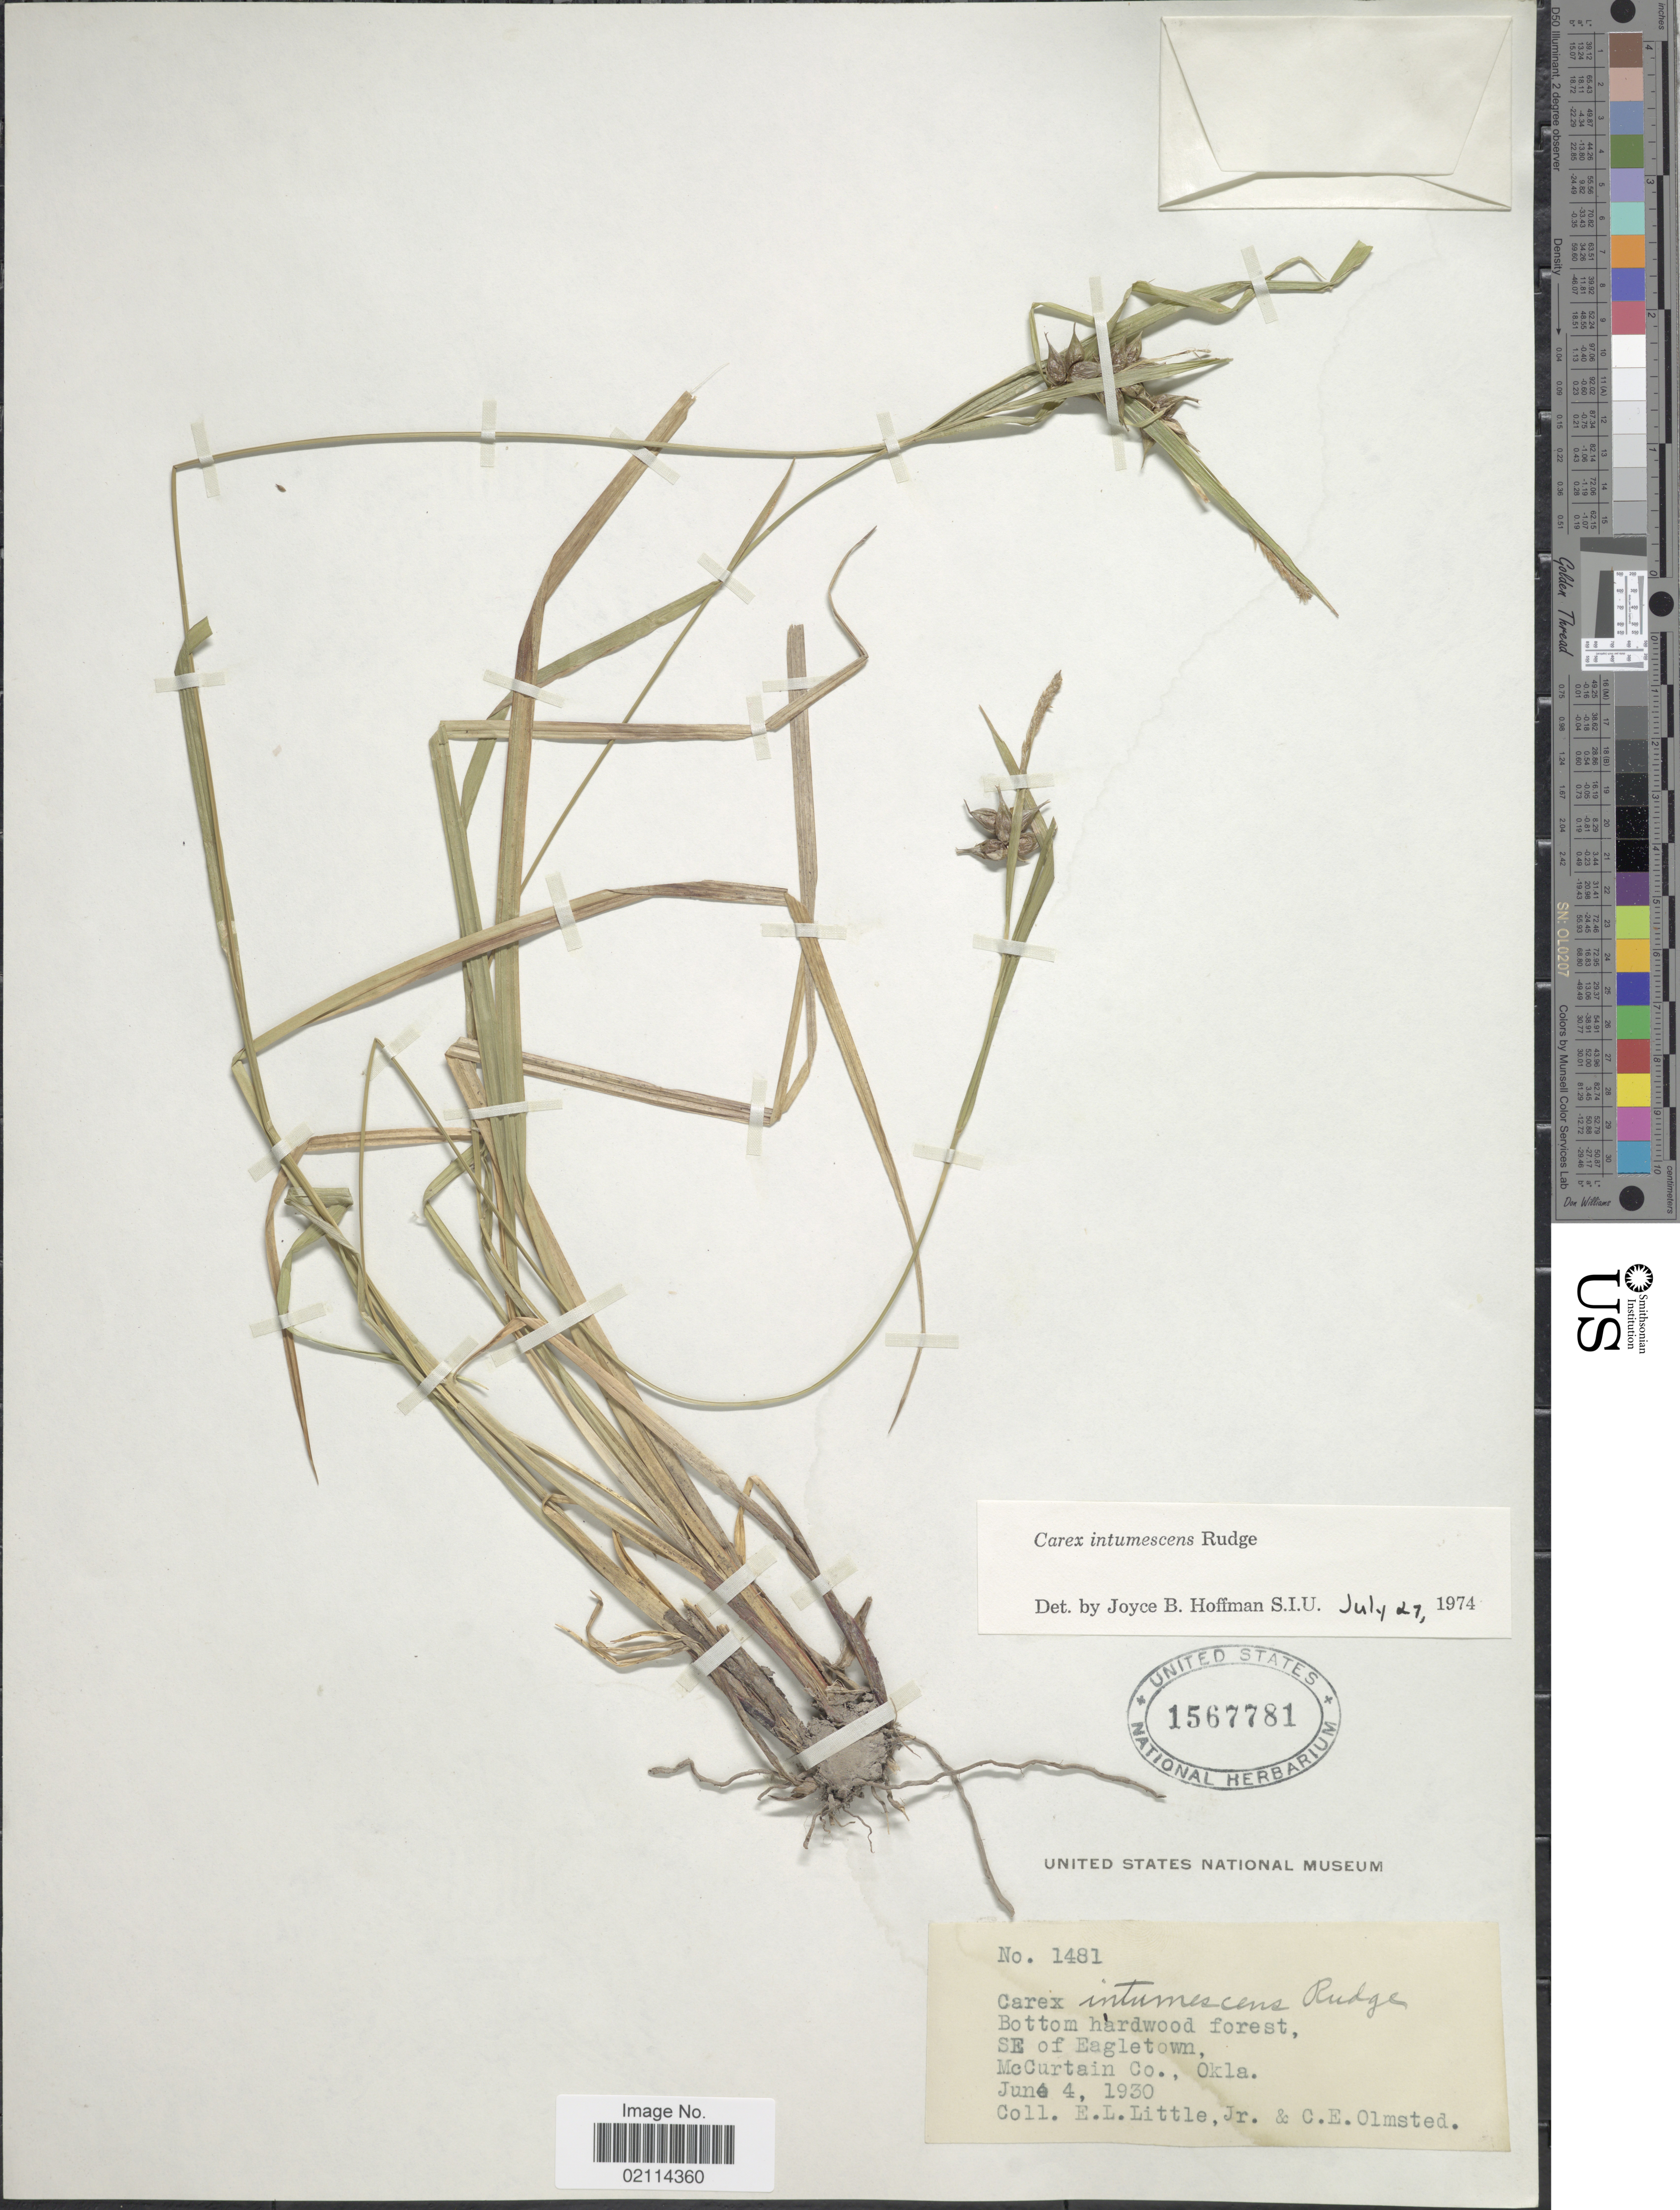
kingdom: Plantae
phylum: Tracheophyta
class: Liliopsida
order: Poales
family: Cyperaceae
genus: Carex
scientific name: Carex intumescens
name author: Rudge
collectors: E. L. Little & C. Olmsted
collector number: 1481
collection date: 1930-06-04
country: United States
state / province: Oklahoma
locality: Bottom hardwood forest, SE of Eagletown, McCurtain Co.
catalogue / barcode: US 1567781